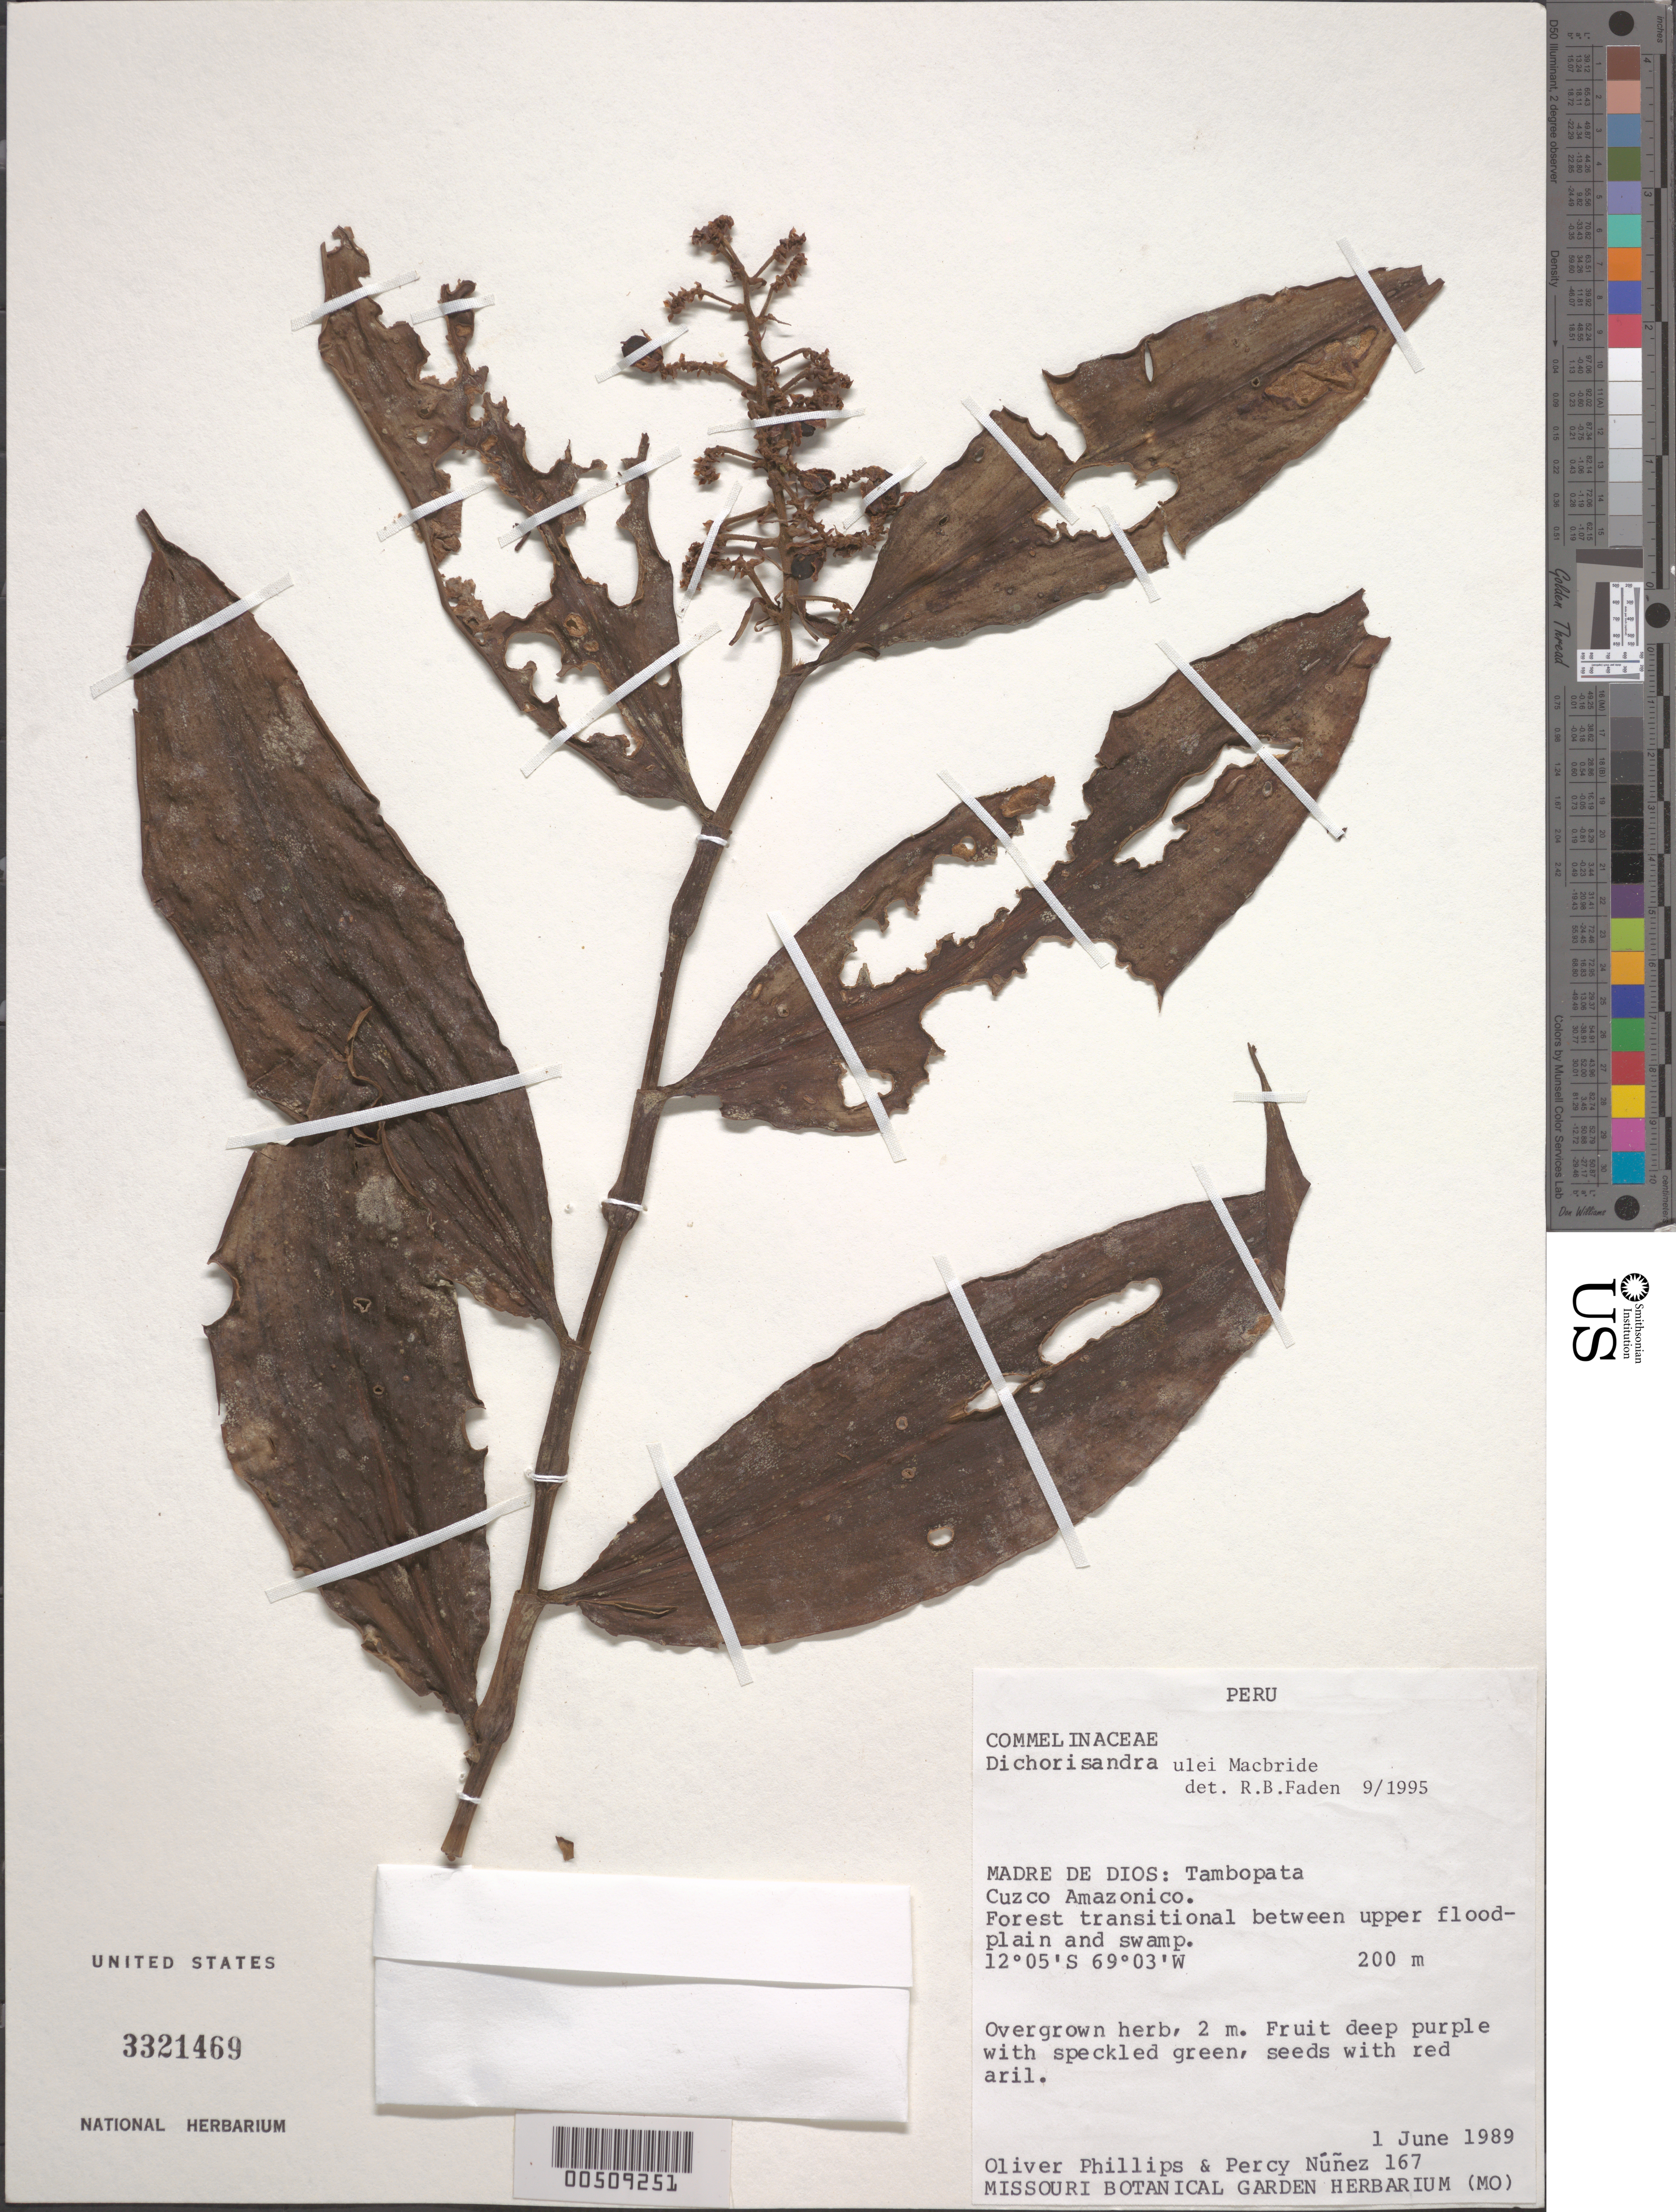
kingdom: Plantae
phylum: Tracheophyta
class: Liliopsida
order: Commelinales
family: Commelinaceae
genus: Dichorisandra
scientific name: Dichorisandra ulei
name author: J.F. Macbr.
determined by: Faden, Robert B., (US), Smithsonian Institution - National Museum of Natural History (UNITED STATES)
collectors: O. Phillips & P. Nuñez V.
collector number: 167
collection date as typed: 01 Jun 1989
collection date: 1989-06-01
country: Peru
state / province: Madre de Dios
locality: Zona reservada tambopata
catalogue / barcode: US 3321469